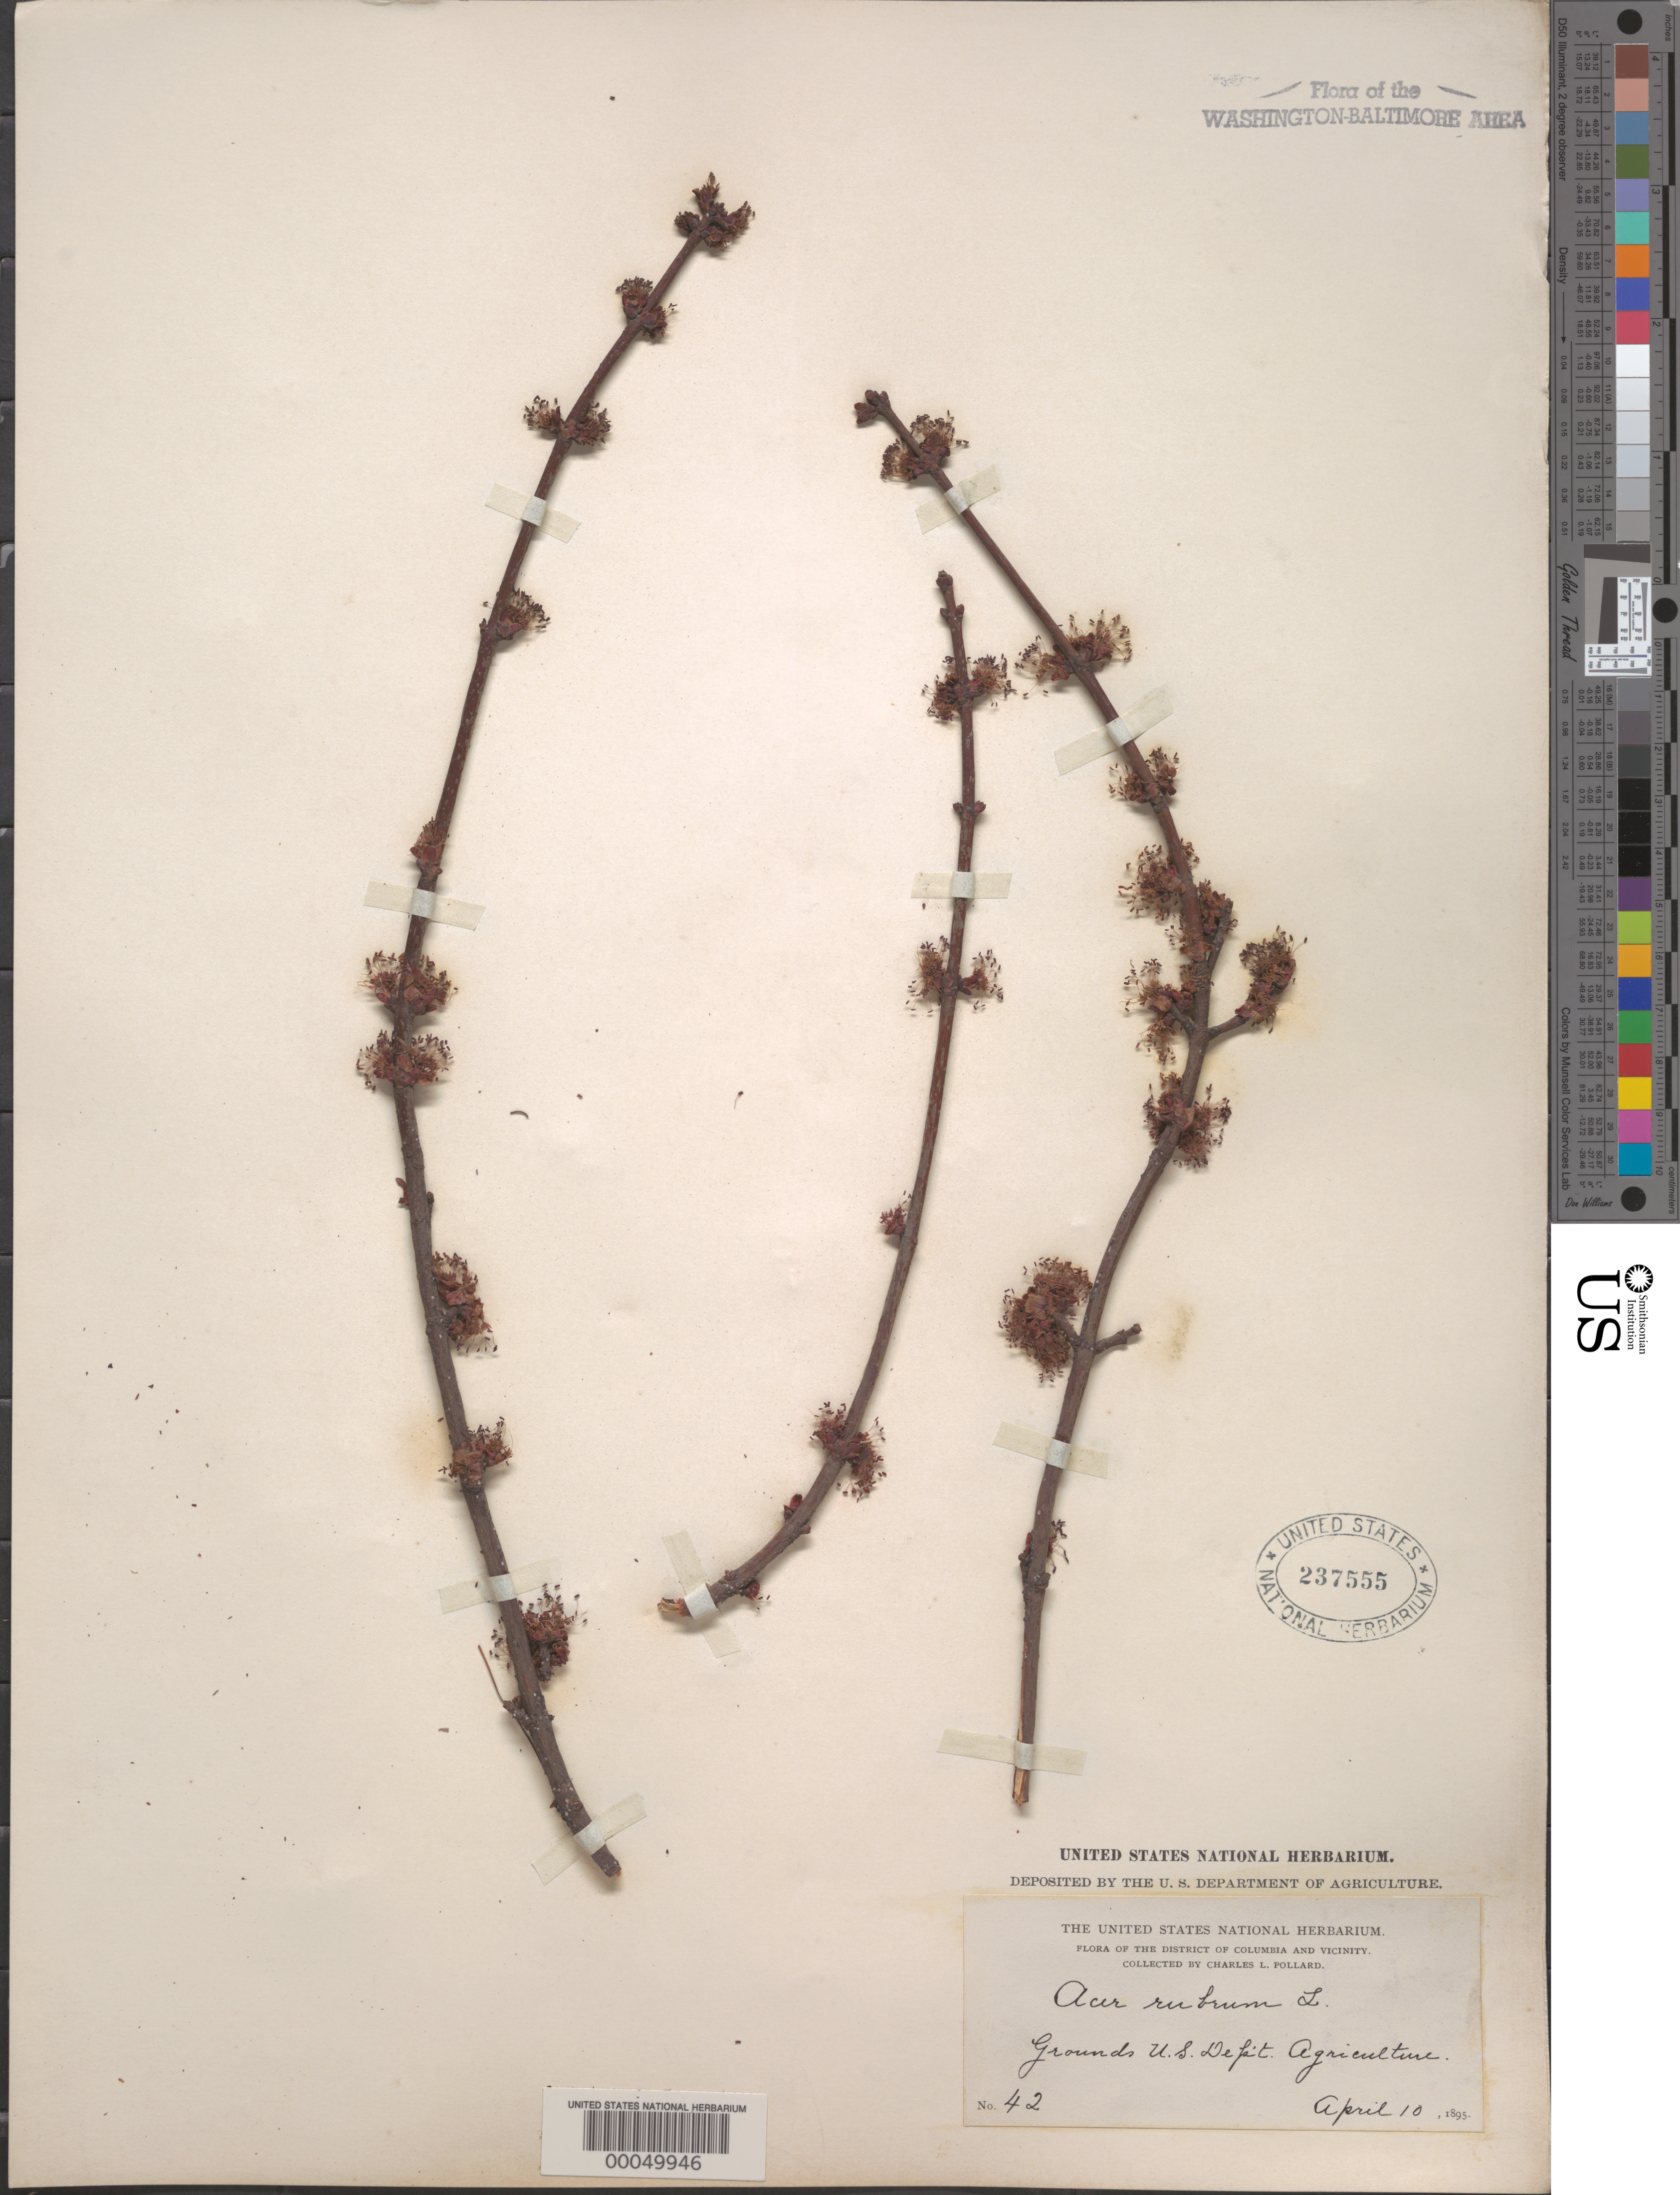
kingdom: Plantae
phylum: Tracheophyta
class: Magnoliopsida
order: Sapindales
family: Sapindaceae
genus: Acer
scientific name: Acer rubrum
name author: L.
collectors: C. L. Pollard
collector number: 42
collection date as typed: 10 Apr 1895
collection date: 1895-04-10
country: United States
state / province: District of Columbia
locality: Agriculture Dept.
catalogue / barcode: US 237555